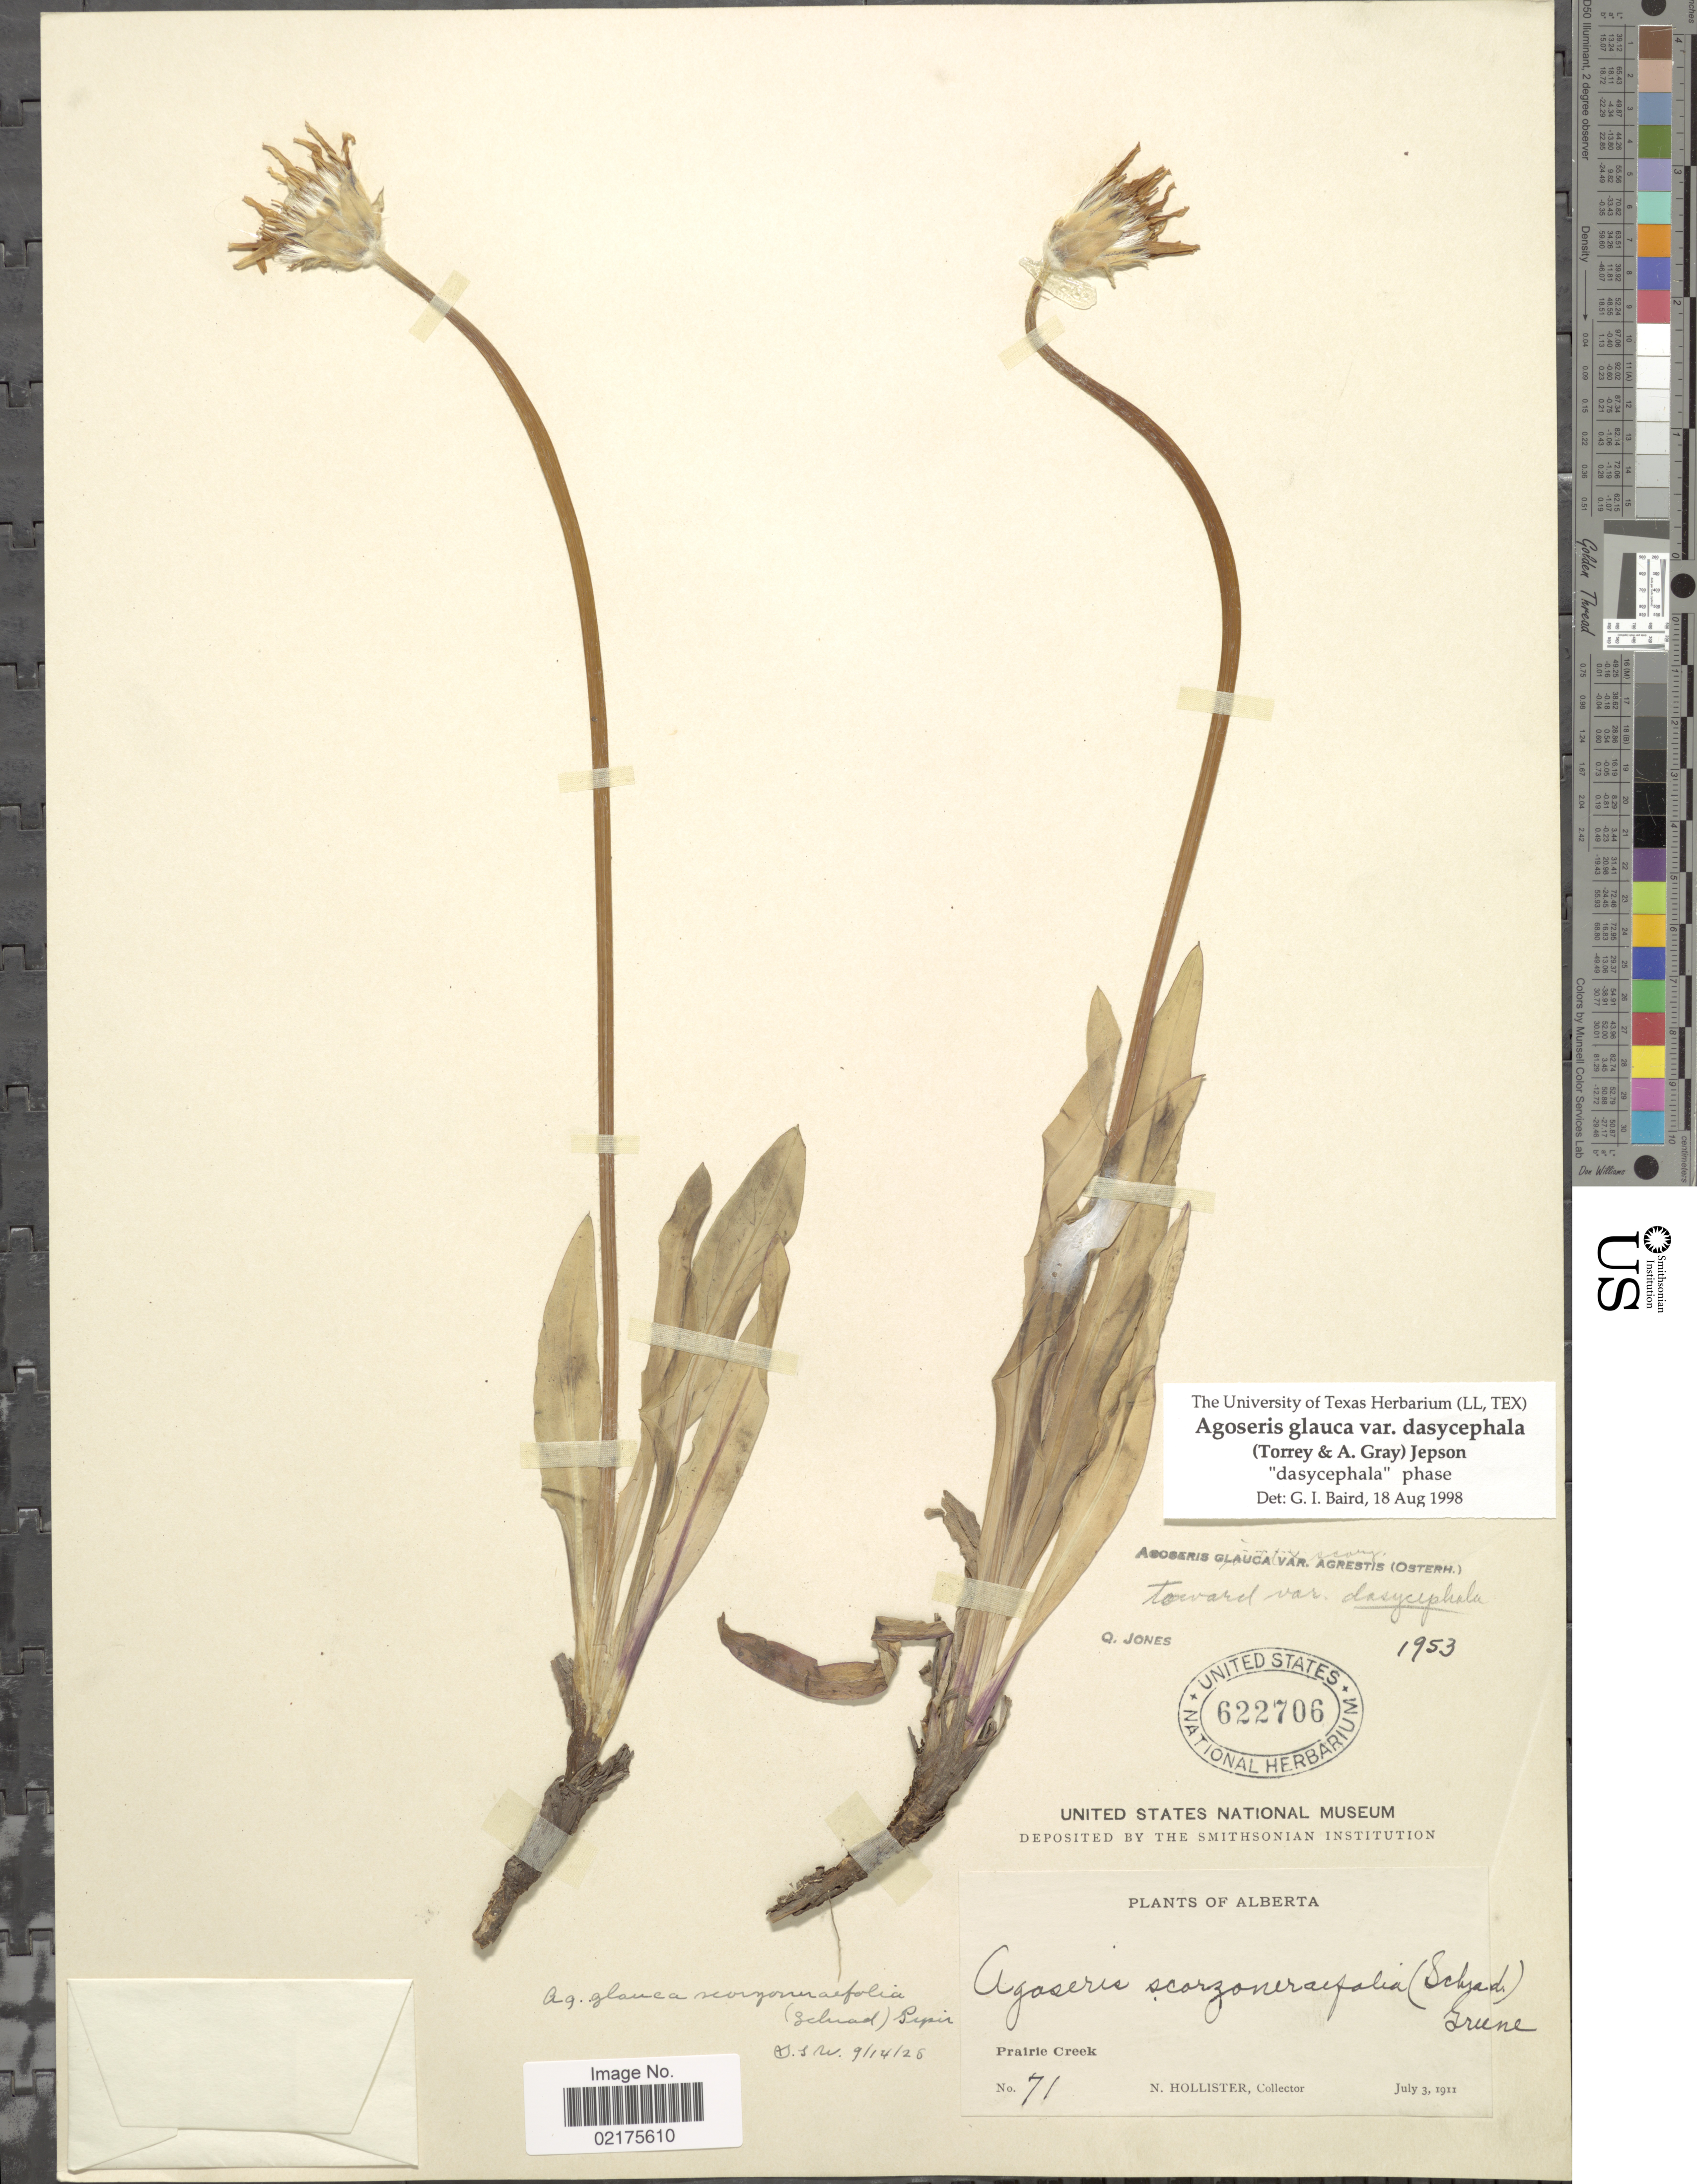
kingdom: Plantae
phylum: Tracheophyta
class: Magnoliopsida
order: Asterales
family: Asteraceae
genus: Agoseris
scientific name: Agoseris glauca var. dasycephala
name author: (Torr. & A. Gray) Jeps.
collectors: N. Hollister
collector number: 71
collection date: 1911-07-03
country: Canada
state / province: Alberta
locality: Prairie Creek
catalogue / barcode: US 622706